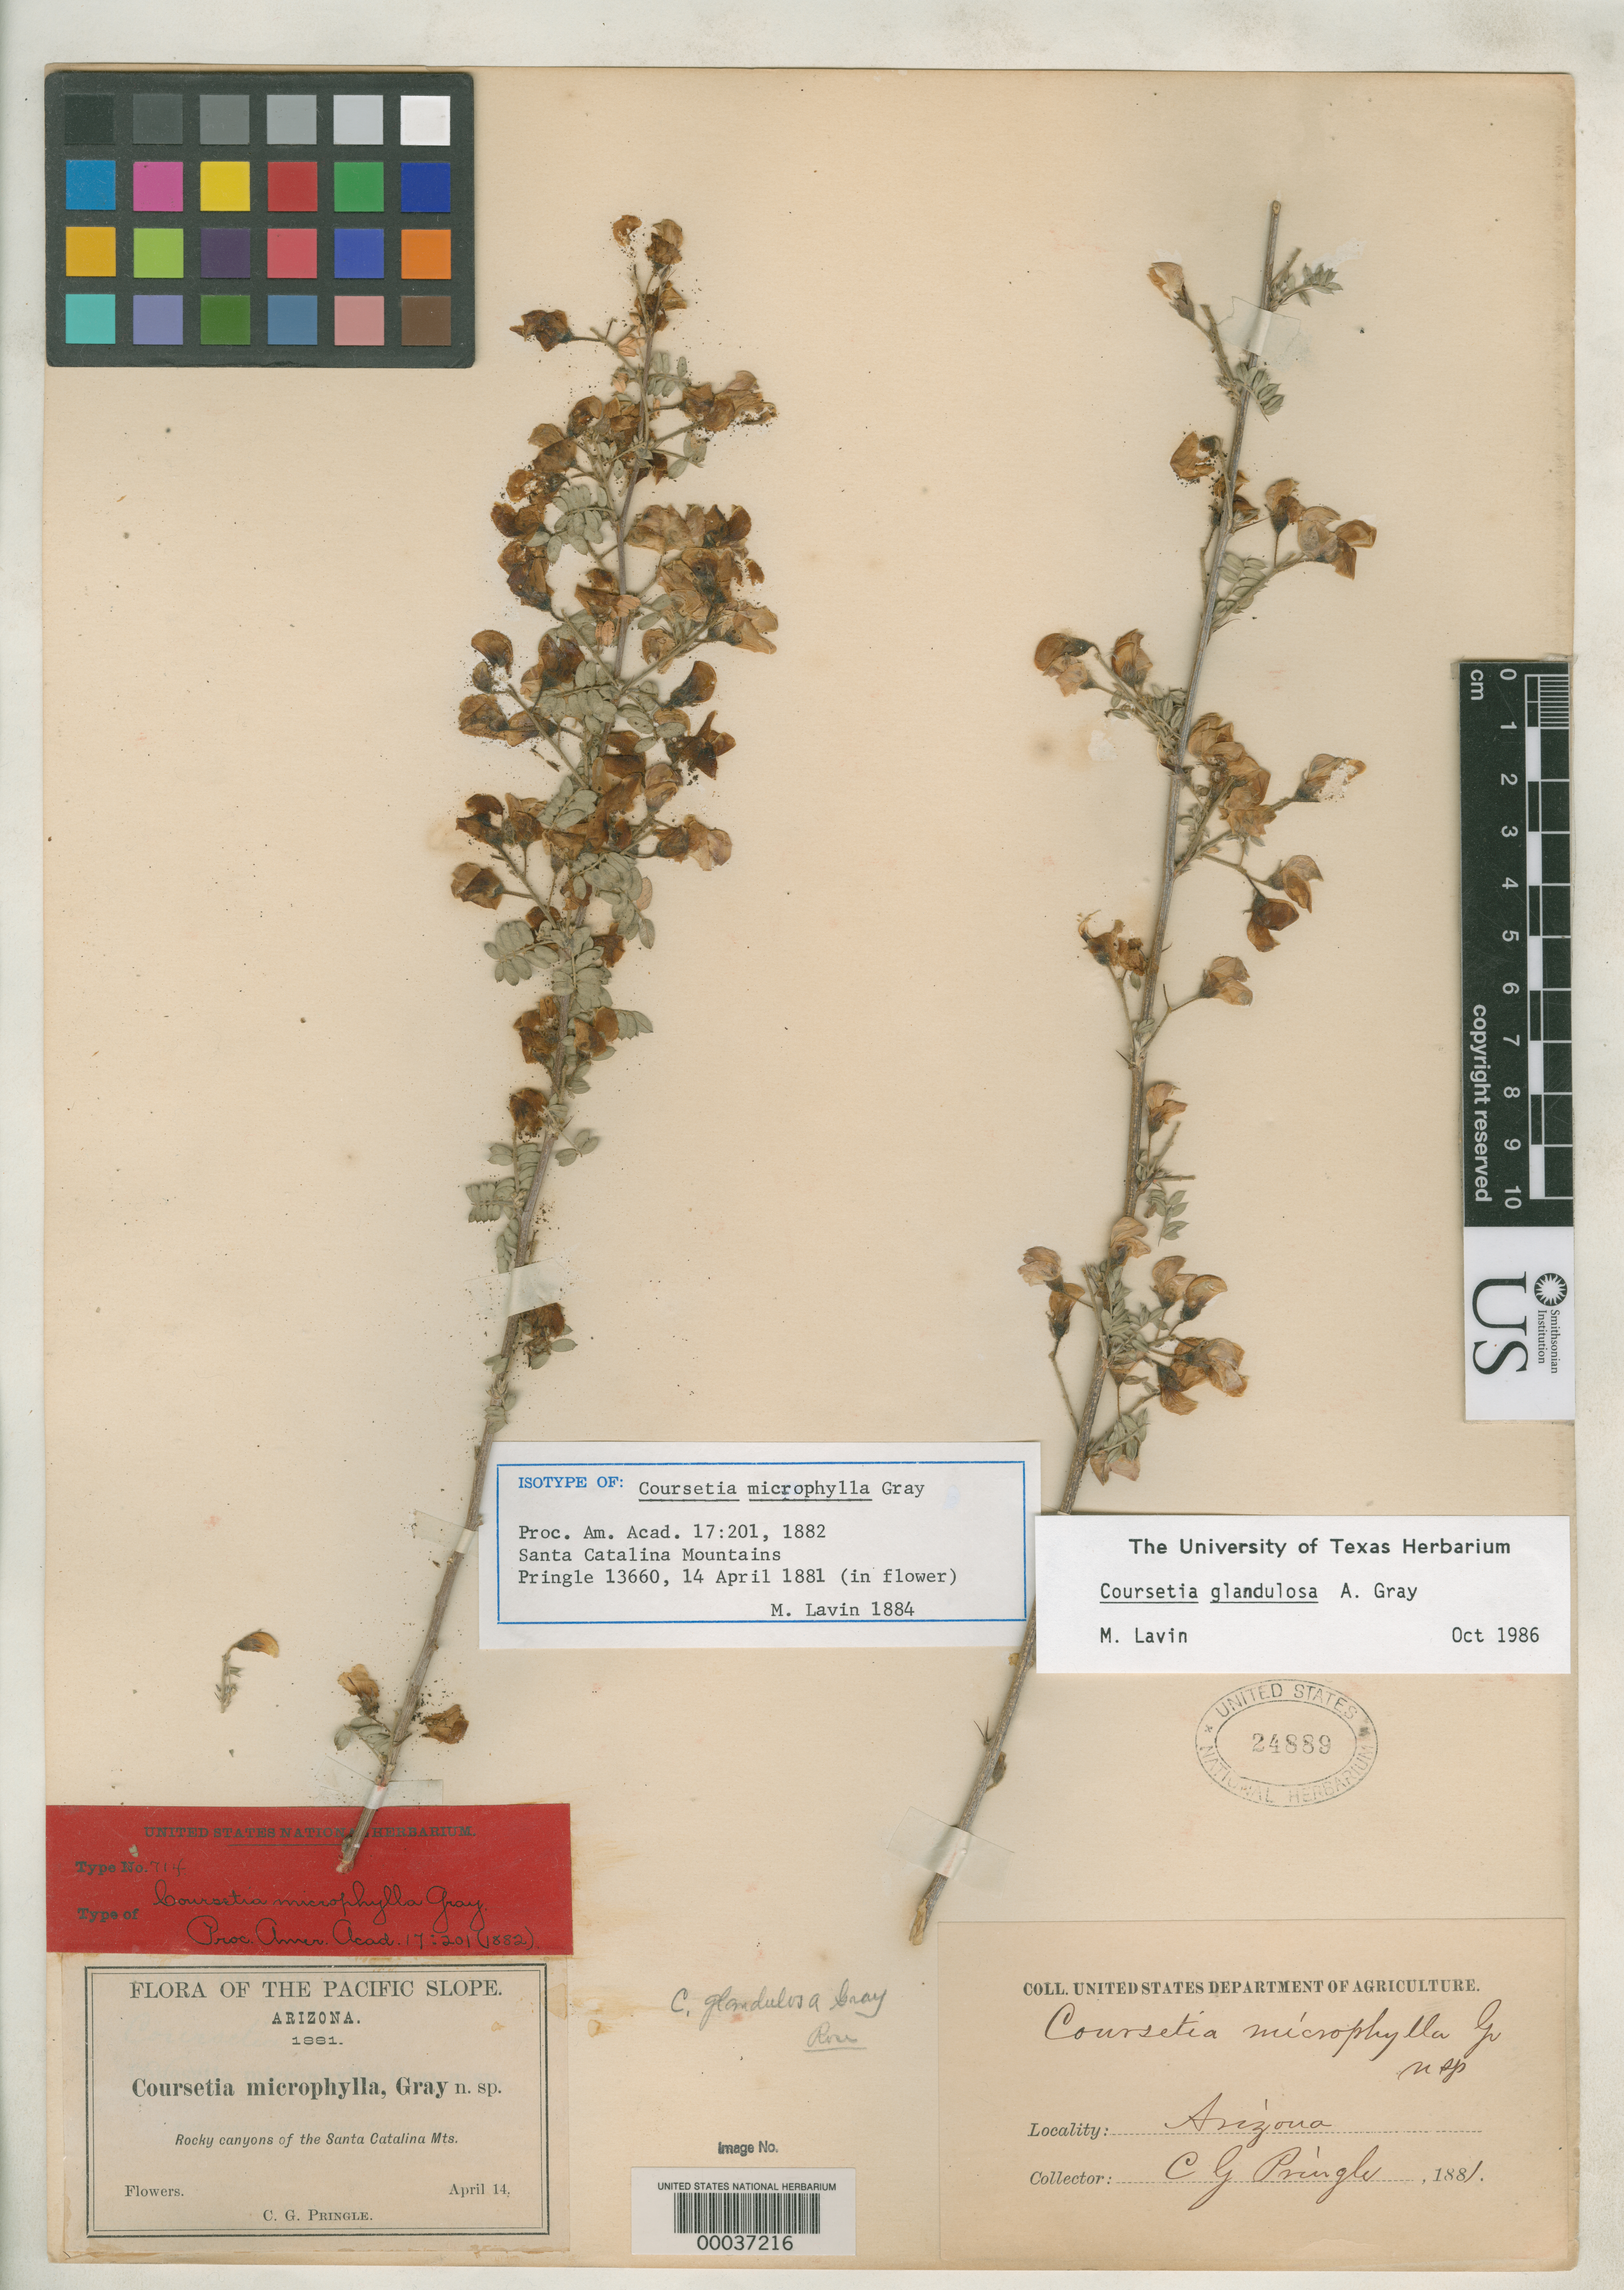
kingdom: Plantae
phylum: Tracheophyta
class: Magnoliopsida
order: Fabales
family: Fabaceae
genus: Coursetia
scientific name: Coursetia microphylla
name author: A. Gray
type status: Isotype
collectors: C. G. Pringle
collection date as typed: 14 Apr 1881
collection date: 1881-04-14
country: United States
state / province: Arizona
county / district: Pima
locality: Santa Catalina Mountains.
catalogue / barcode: US 24889